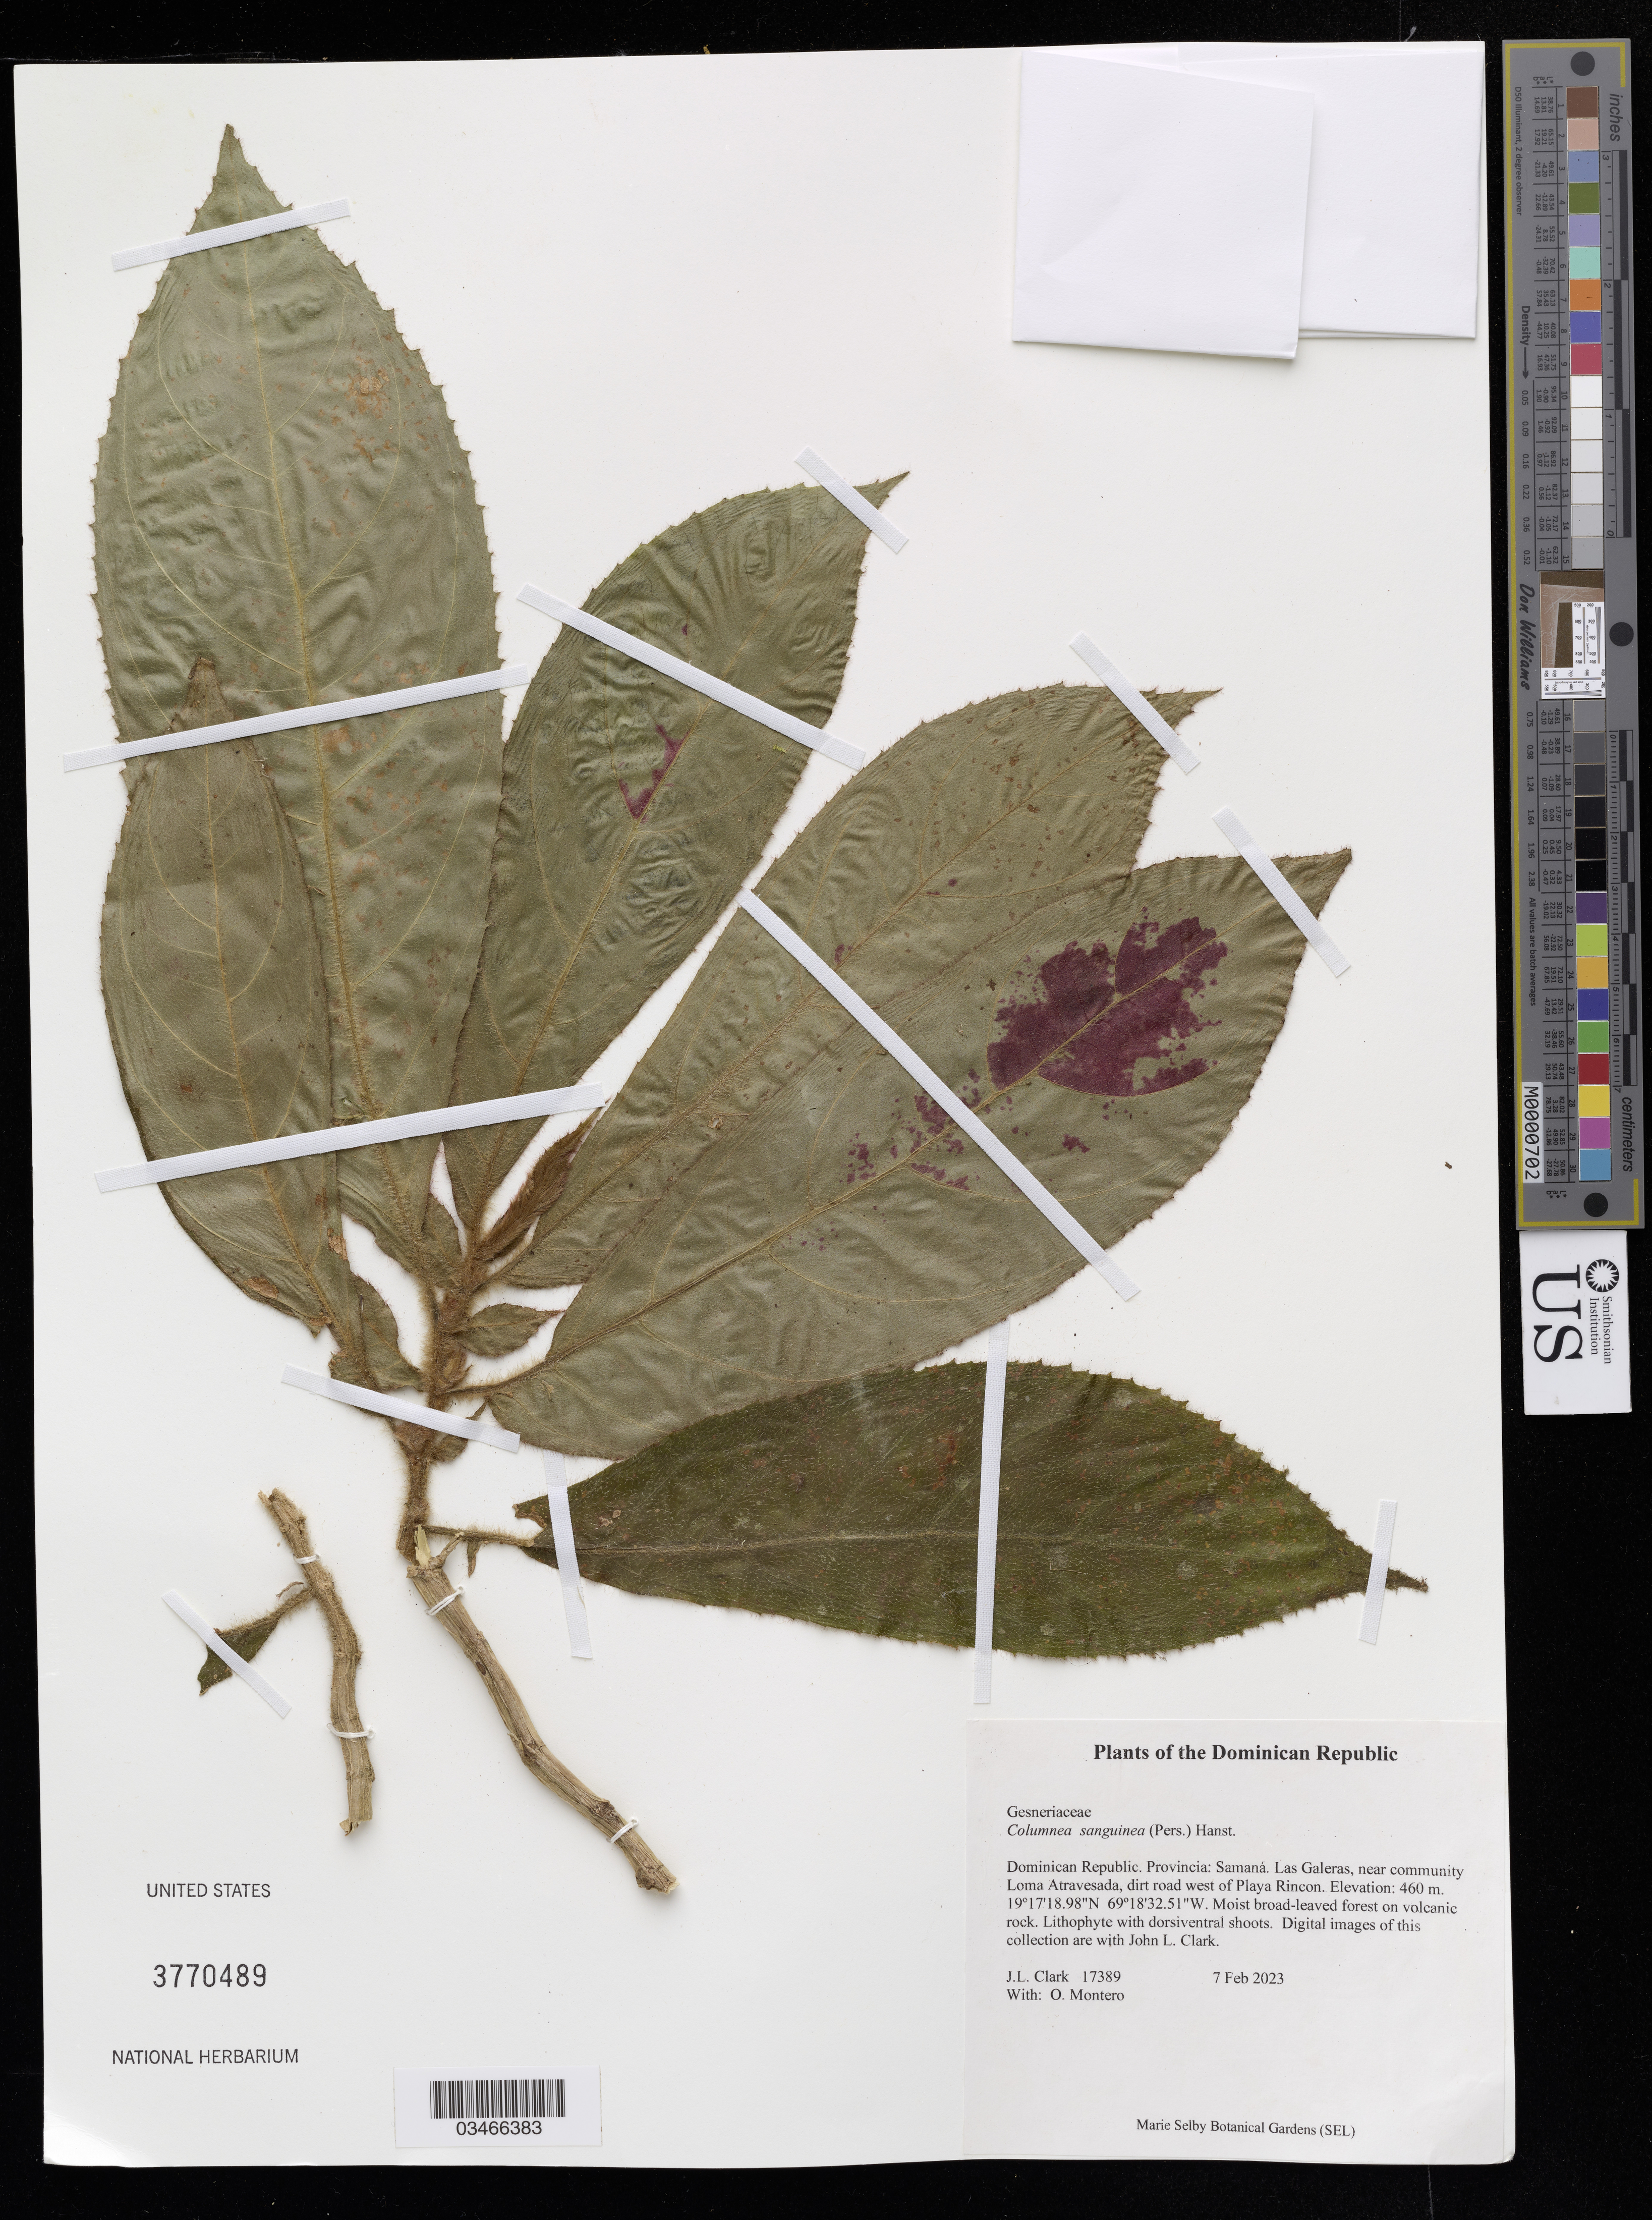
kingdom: Plantae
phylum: Tracheophyta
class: Magnoliopsida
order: Lamiales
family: Gesneriaceae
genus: Columnea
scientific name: Columnea sanguinea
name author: (Pers.) Hanst.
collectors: J. Clark & O. Montero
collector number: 17389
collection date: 2023-02-07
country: Dominican Republic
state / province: Samaná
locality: Dominican Republic. Las Galeras, near community Loma Atravesada, dirt road west of Playa Rincon.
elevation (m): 460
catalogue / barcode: US 3770489